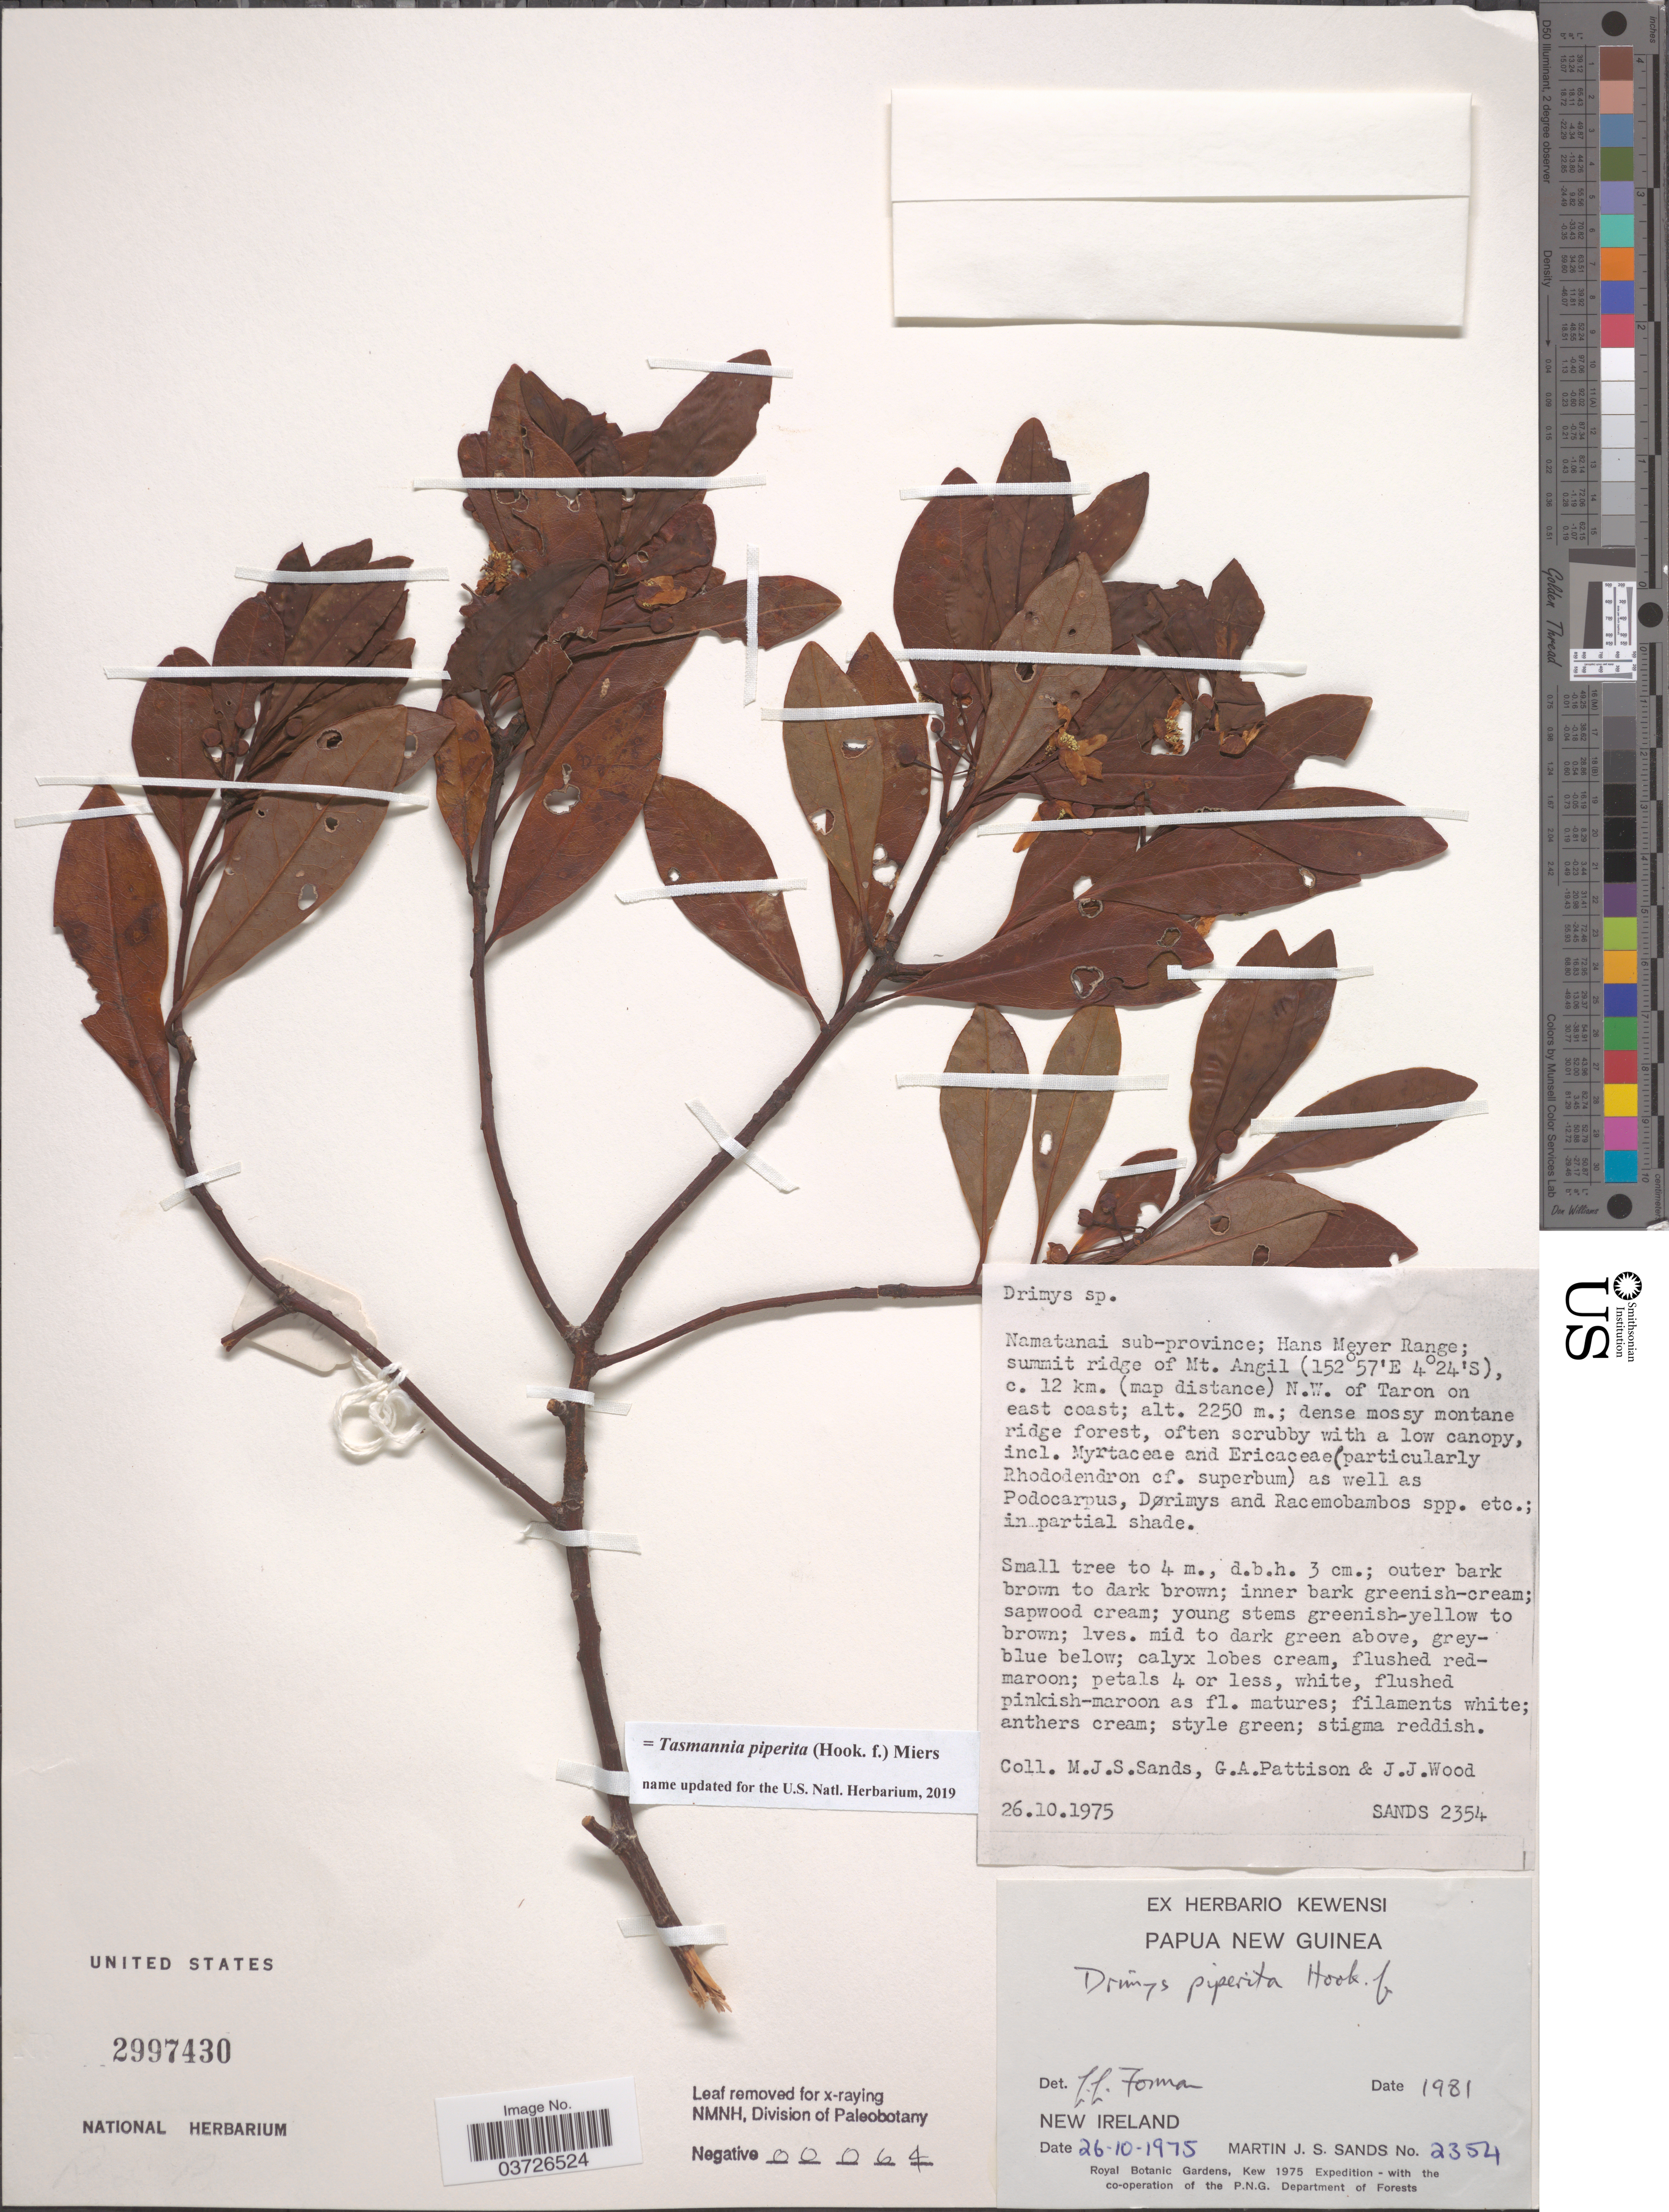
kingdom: Plantae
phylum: Tracheophyta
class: Magnoliopsida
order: Canellales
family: Winteraceae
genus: Tasmannia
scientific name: Tasmannia piperita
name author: (Hook. f.) Miers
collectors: M. Sands, G. Pattison & J. Wood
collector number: SANDS2354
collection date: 1975-10-26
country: Papua New Guinea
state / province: New Ireland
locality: Namatanai sub-province; Hans Meyer Range; summit ridge of Mt. Angil c. 12 km. (map distance) N.W. of Taron on east coast.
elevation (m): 2250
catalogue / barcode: US 2997430